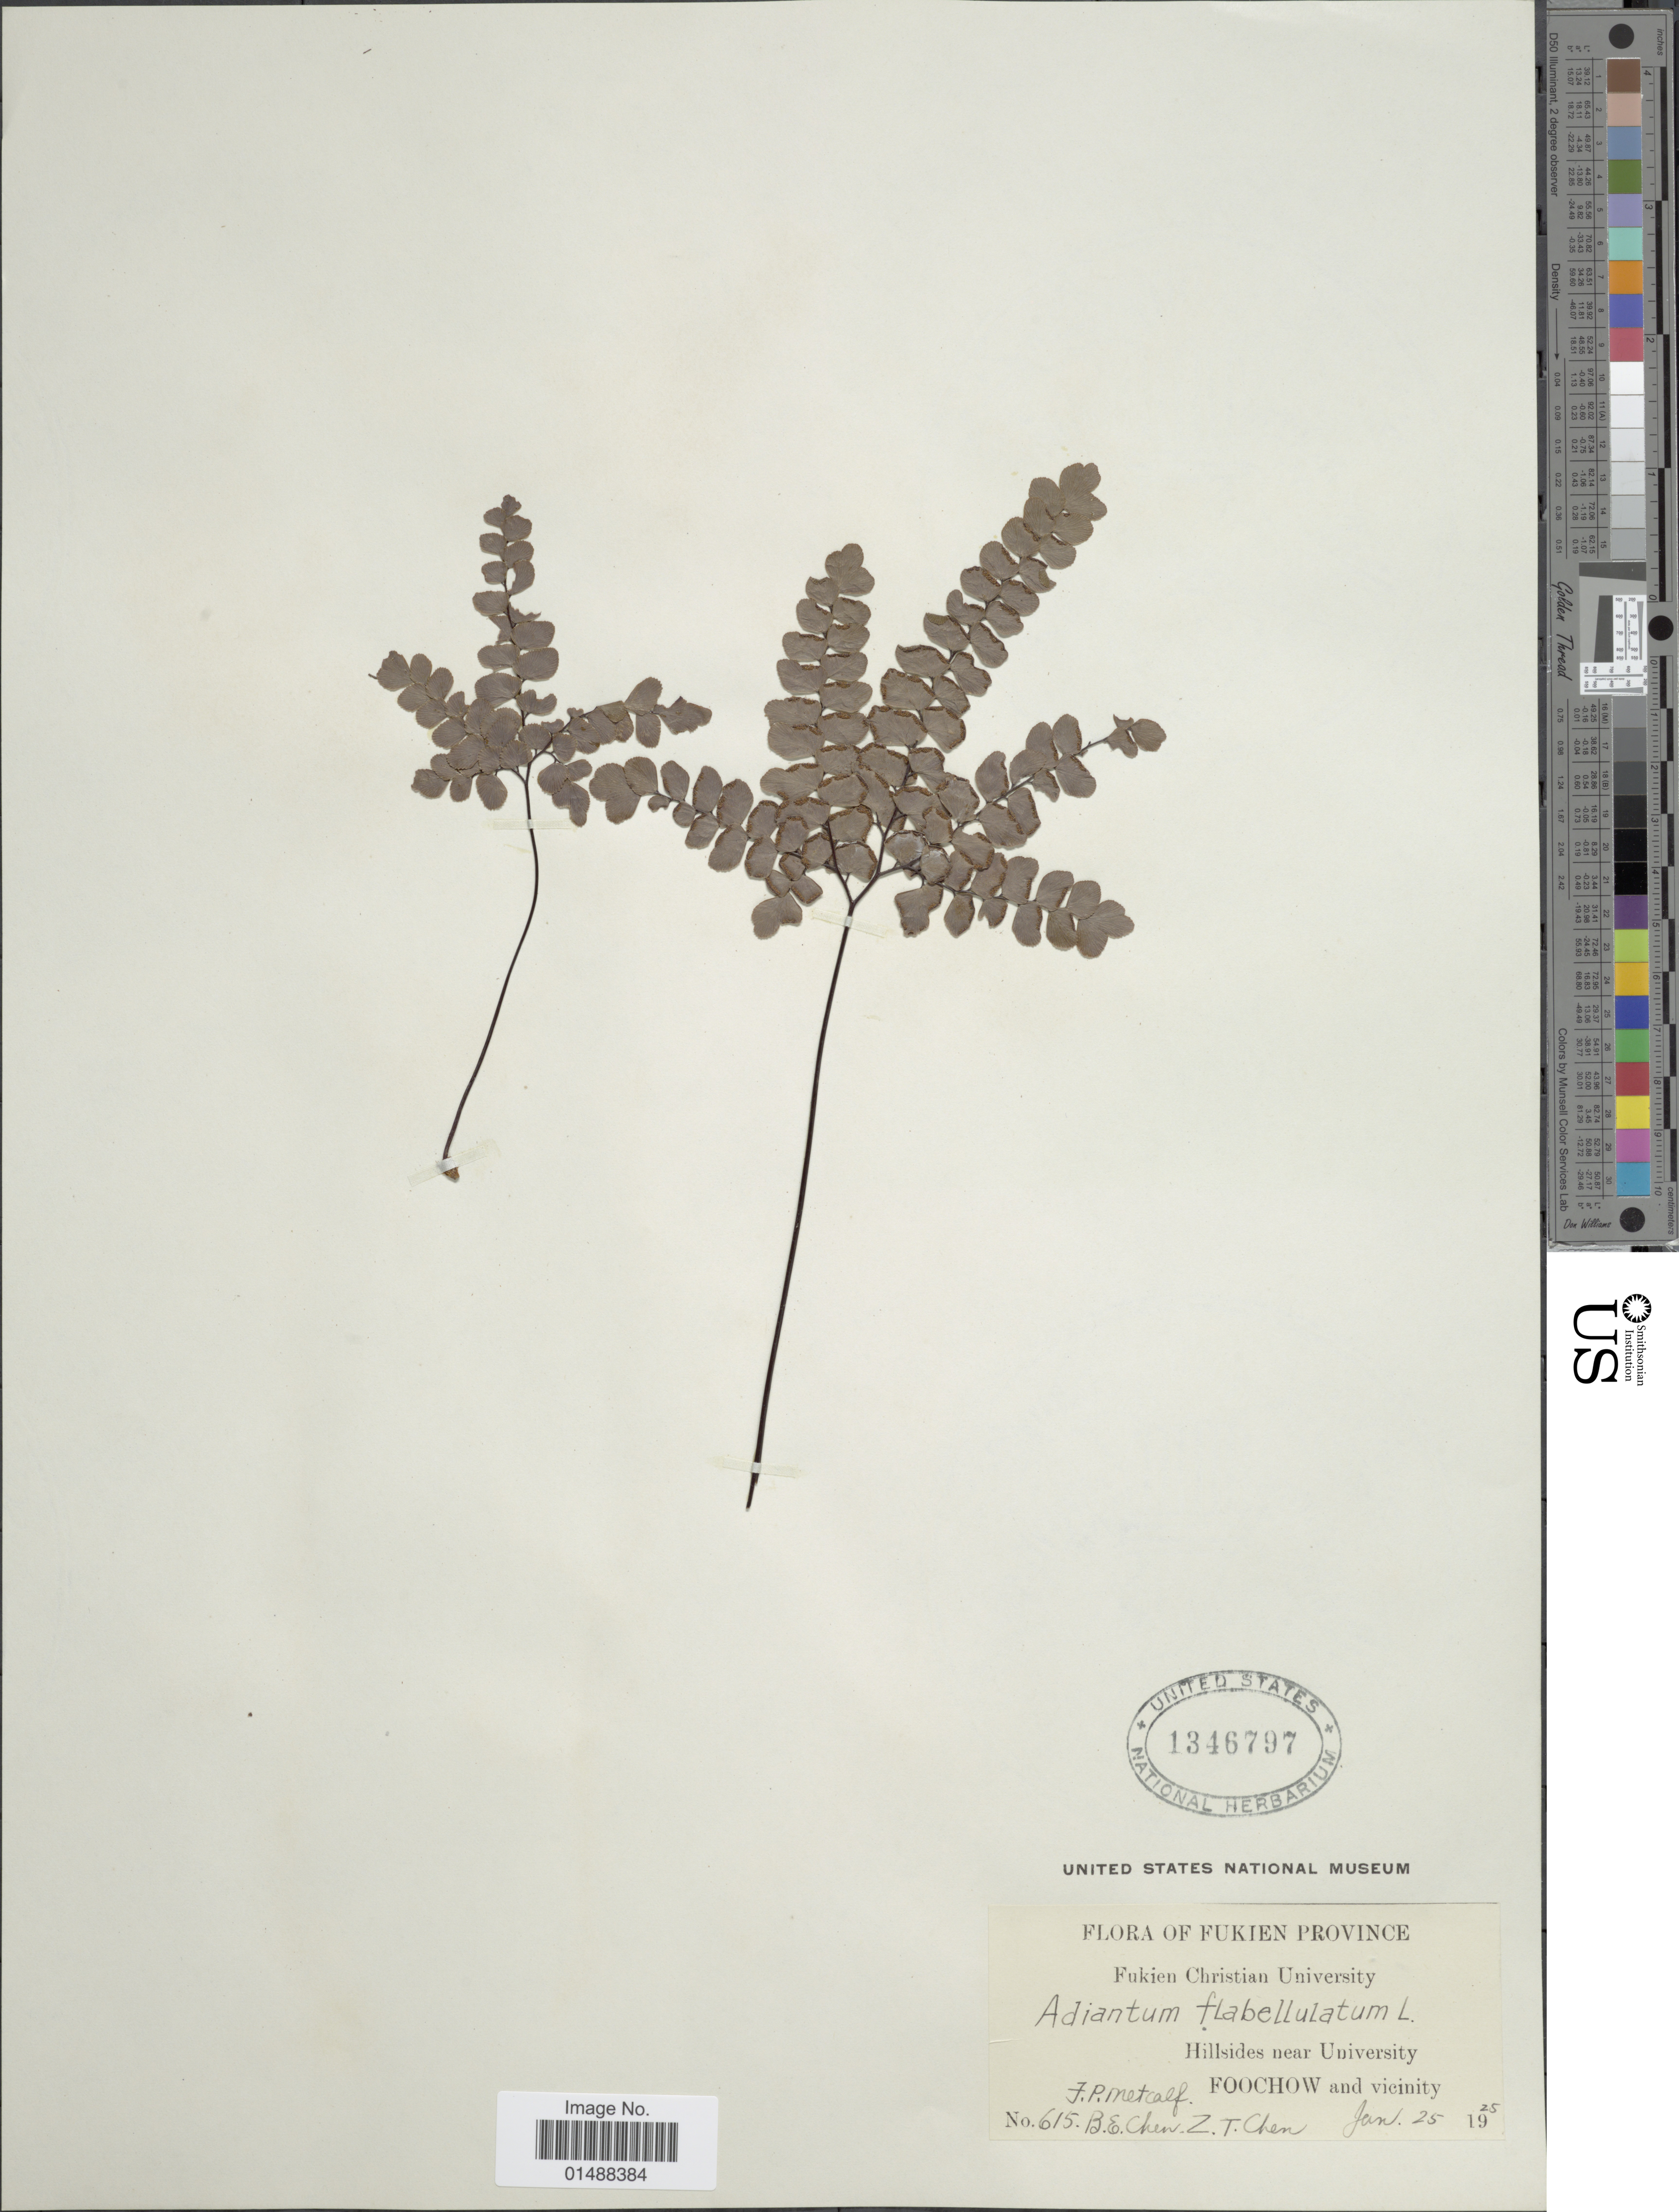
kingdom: Plantae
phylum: Tracheophyta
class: Polypodiopsida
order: Polypodiales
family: Pteridaceae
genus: Adiantum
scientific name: Adiantum flabellulatum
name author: L.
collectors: F. Metcalf, B. Chen & Z. Chen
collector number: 615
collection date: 1925-01-25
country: China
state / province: Fujian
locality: Fukien province, Foochow and vicinity. Hillside near University.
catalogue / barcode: US 1346797